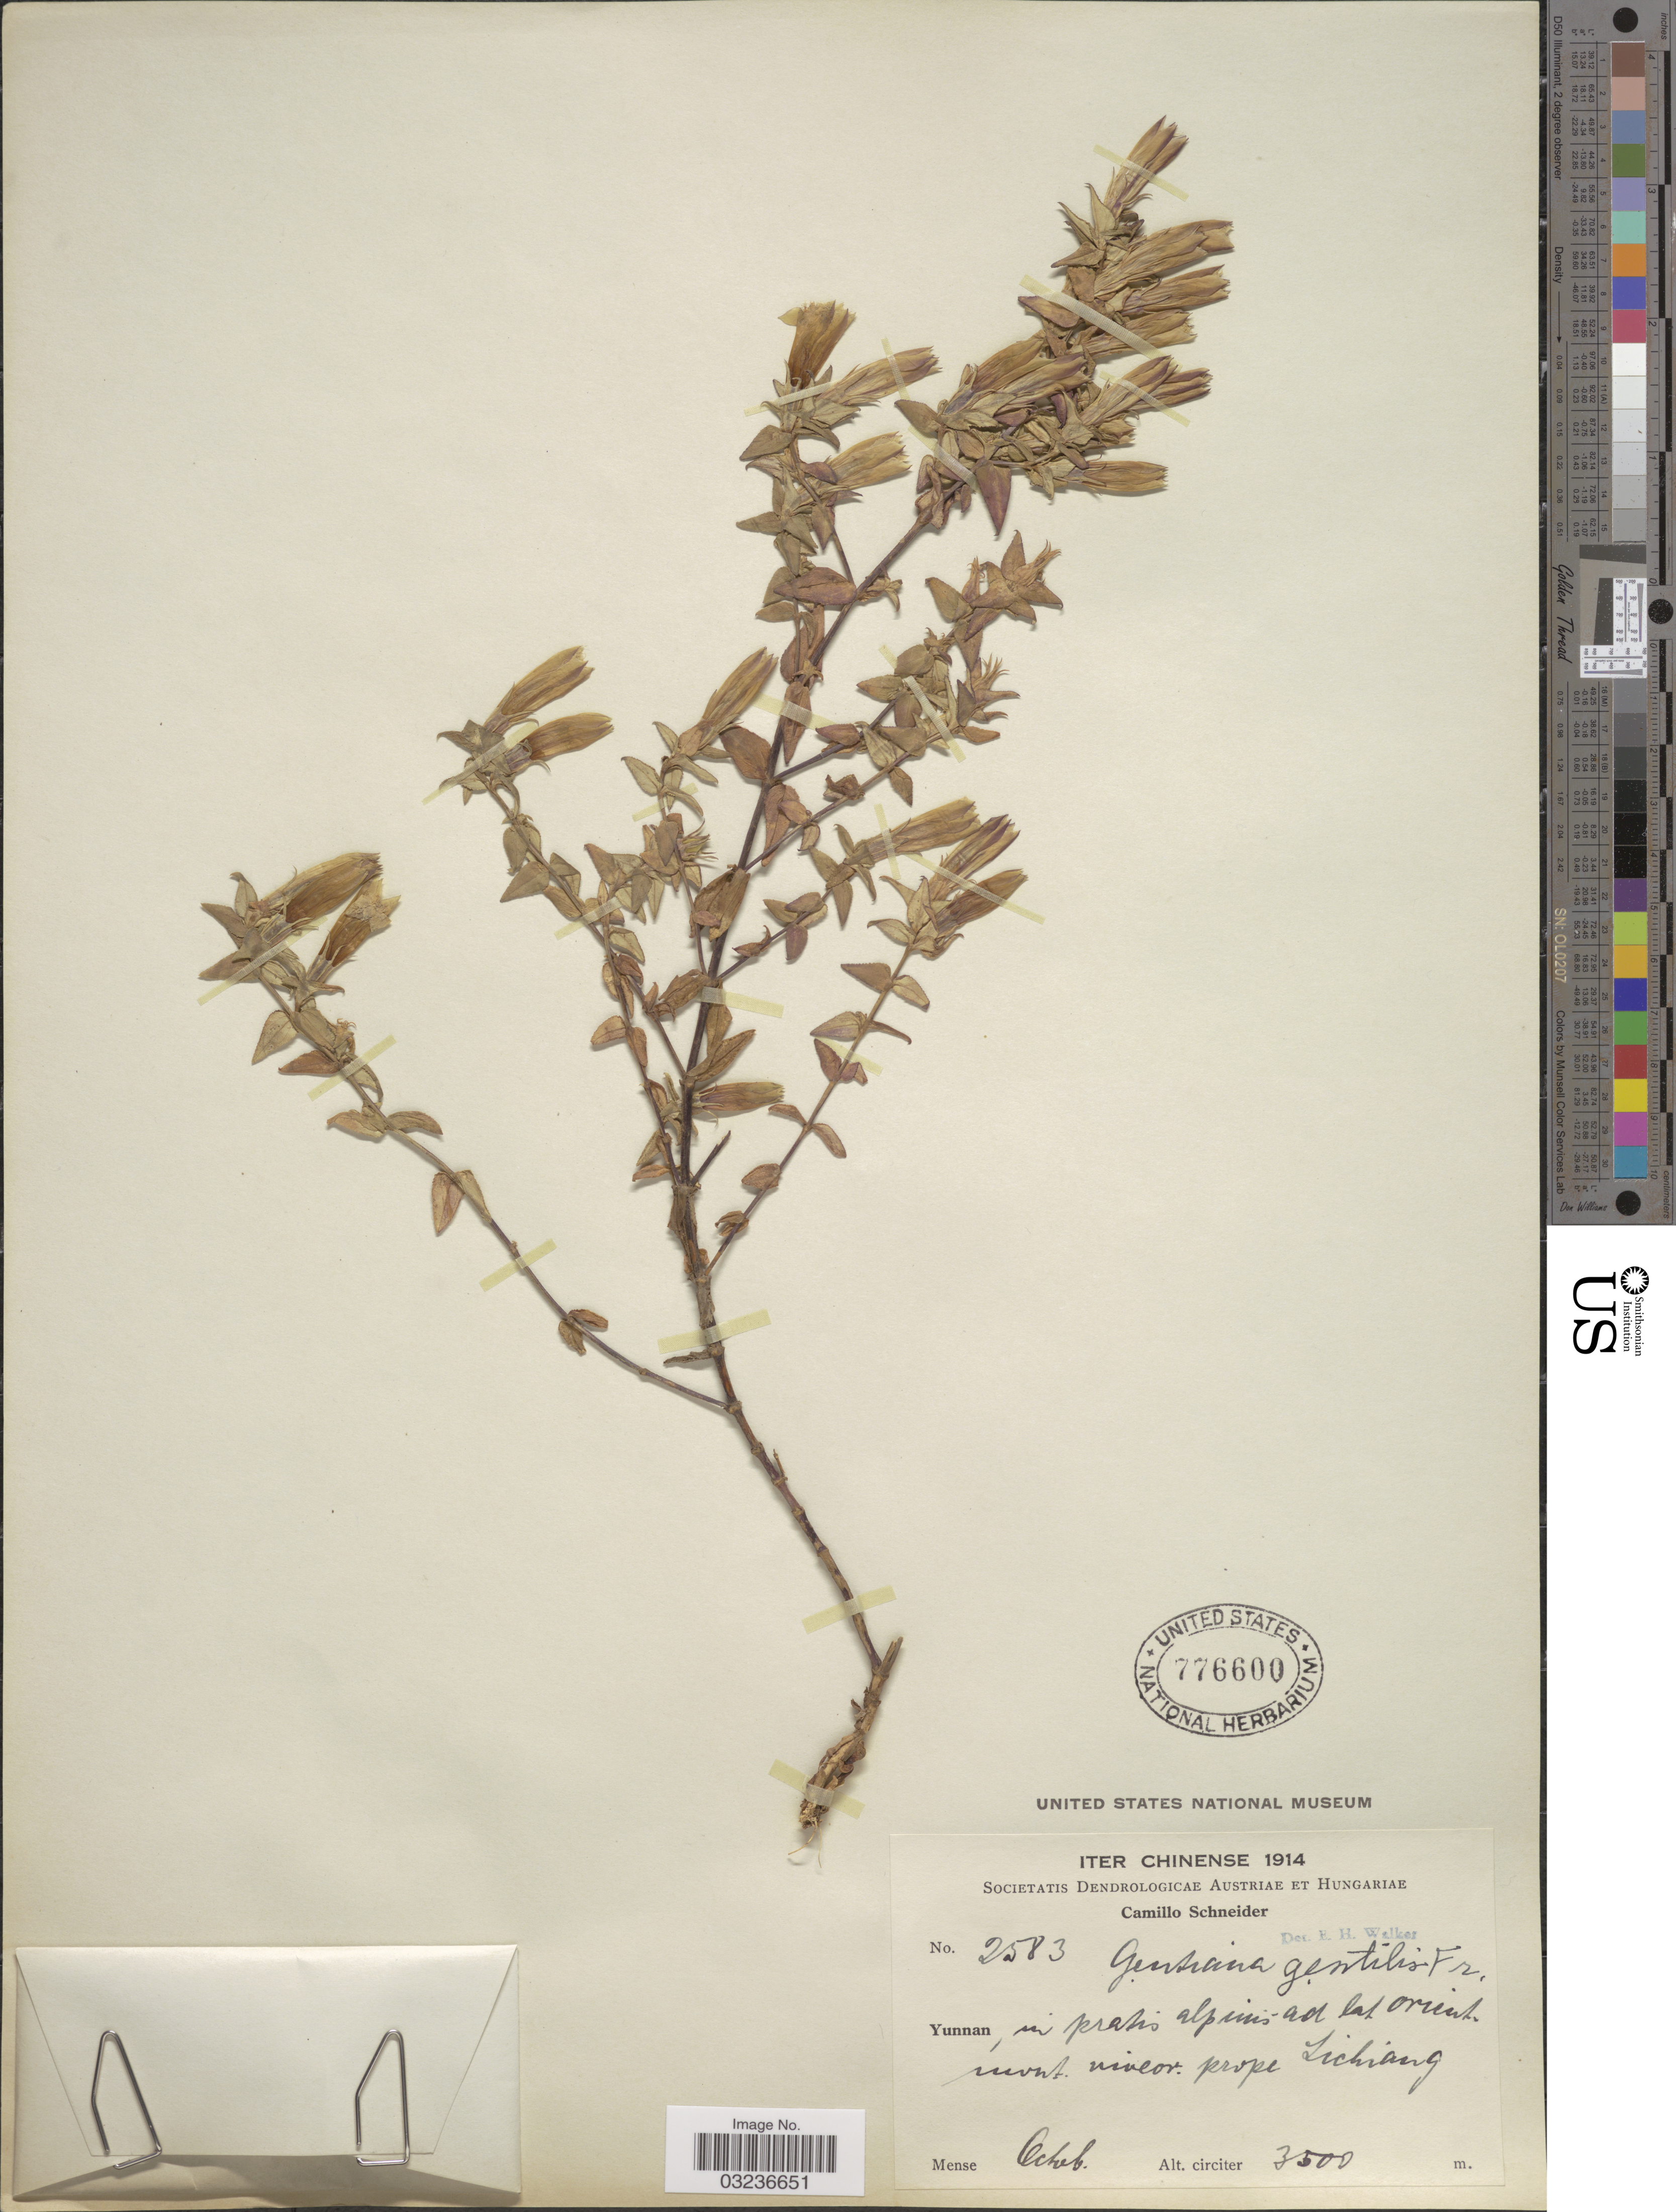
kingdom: Plantae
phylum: Tracheophyta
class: Magnoliopsida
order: Gentianales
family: Gentianaceae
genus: Gentiana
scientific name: Gentiana gentilis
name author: Franch.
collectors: C. K. Schneider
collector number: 2583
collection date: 1914-10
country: China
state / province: Yunnan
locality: In pratis alpinis ad lat orient-mont. niveor. prope Lichiang.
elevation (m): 3500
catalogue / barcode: US 776600